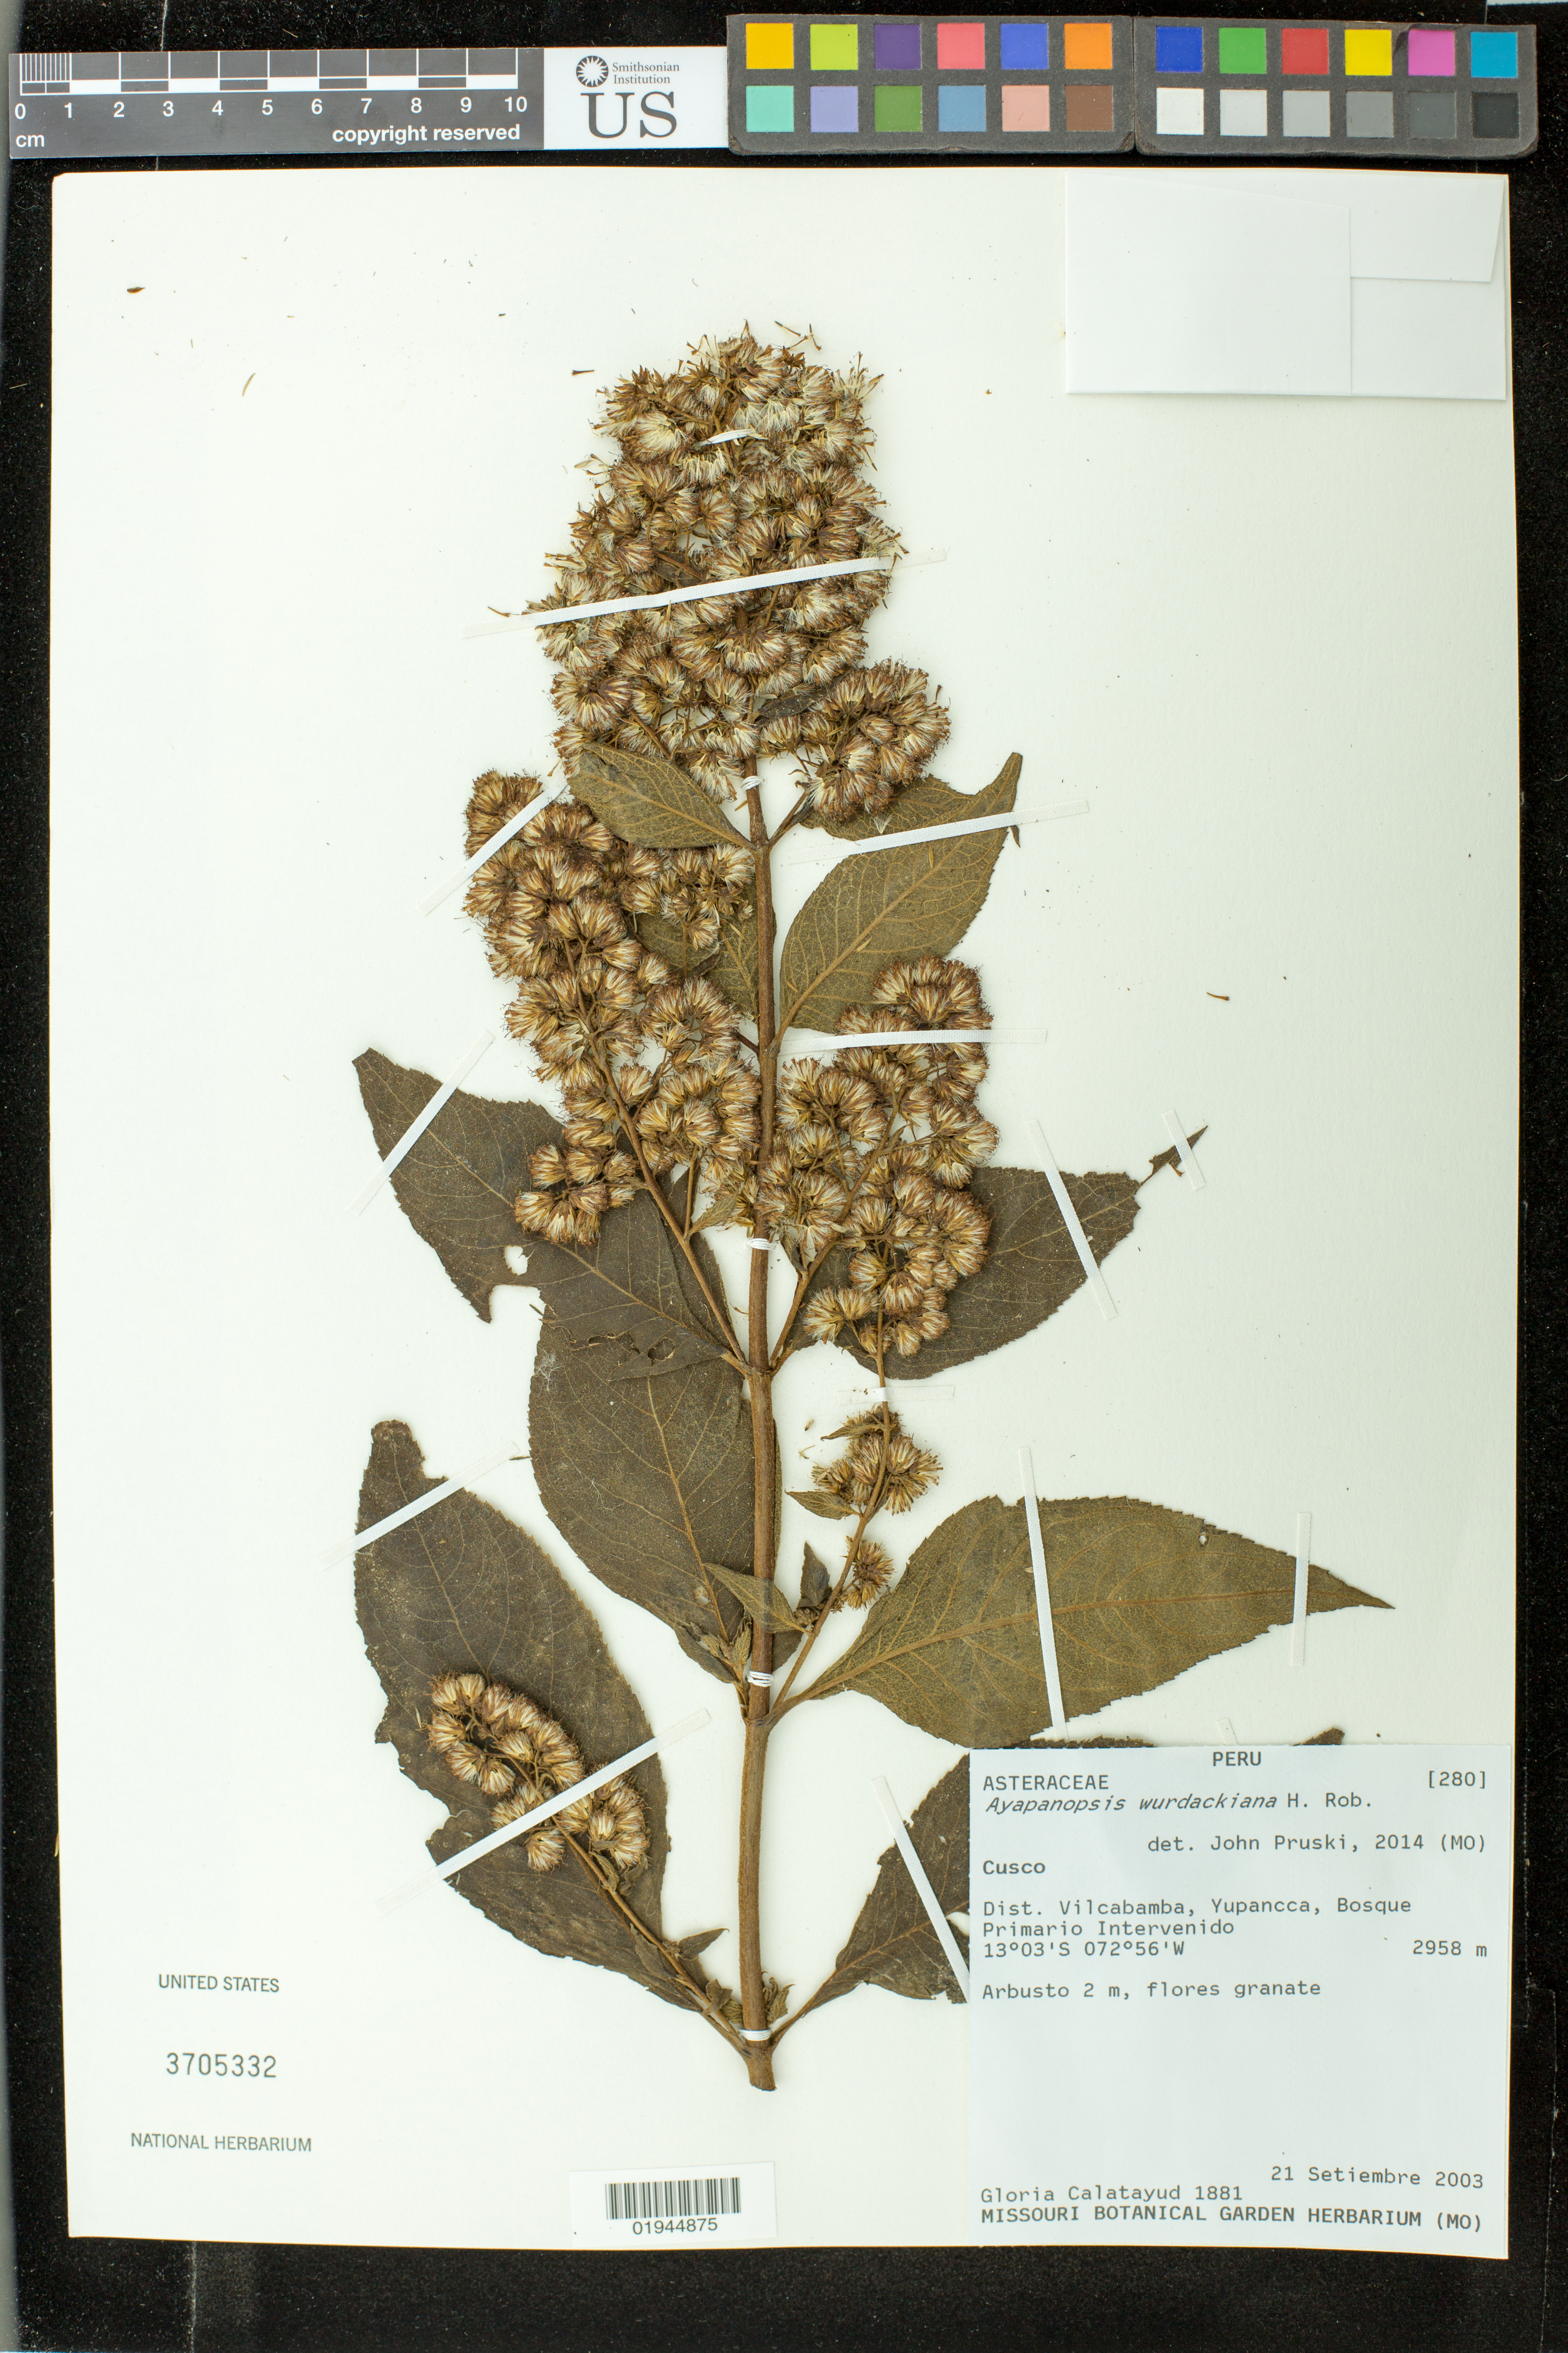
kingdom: Plantae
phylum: Tracheophyta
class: Magnoliopsida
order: Asterales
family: Asteraceae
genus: Ayapanopsis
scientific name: Ayapanopsis wurdackiana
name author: H. Rob.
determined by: Pruski, J. F.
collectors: G. Calatayud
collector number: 1881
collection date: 2003-09-21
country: Peru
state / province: Cusco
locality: Dist. Vilcabamba, Yupancca.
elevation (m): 2958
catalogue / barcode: US 3705332